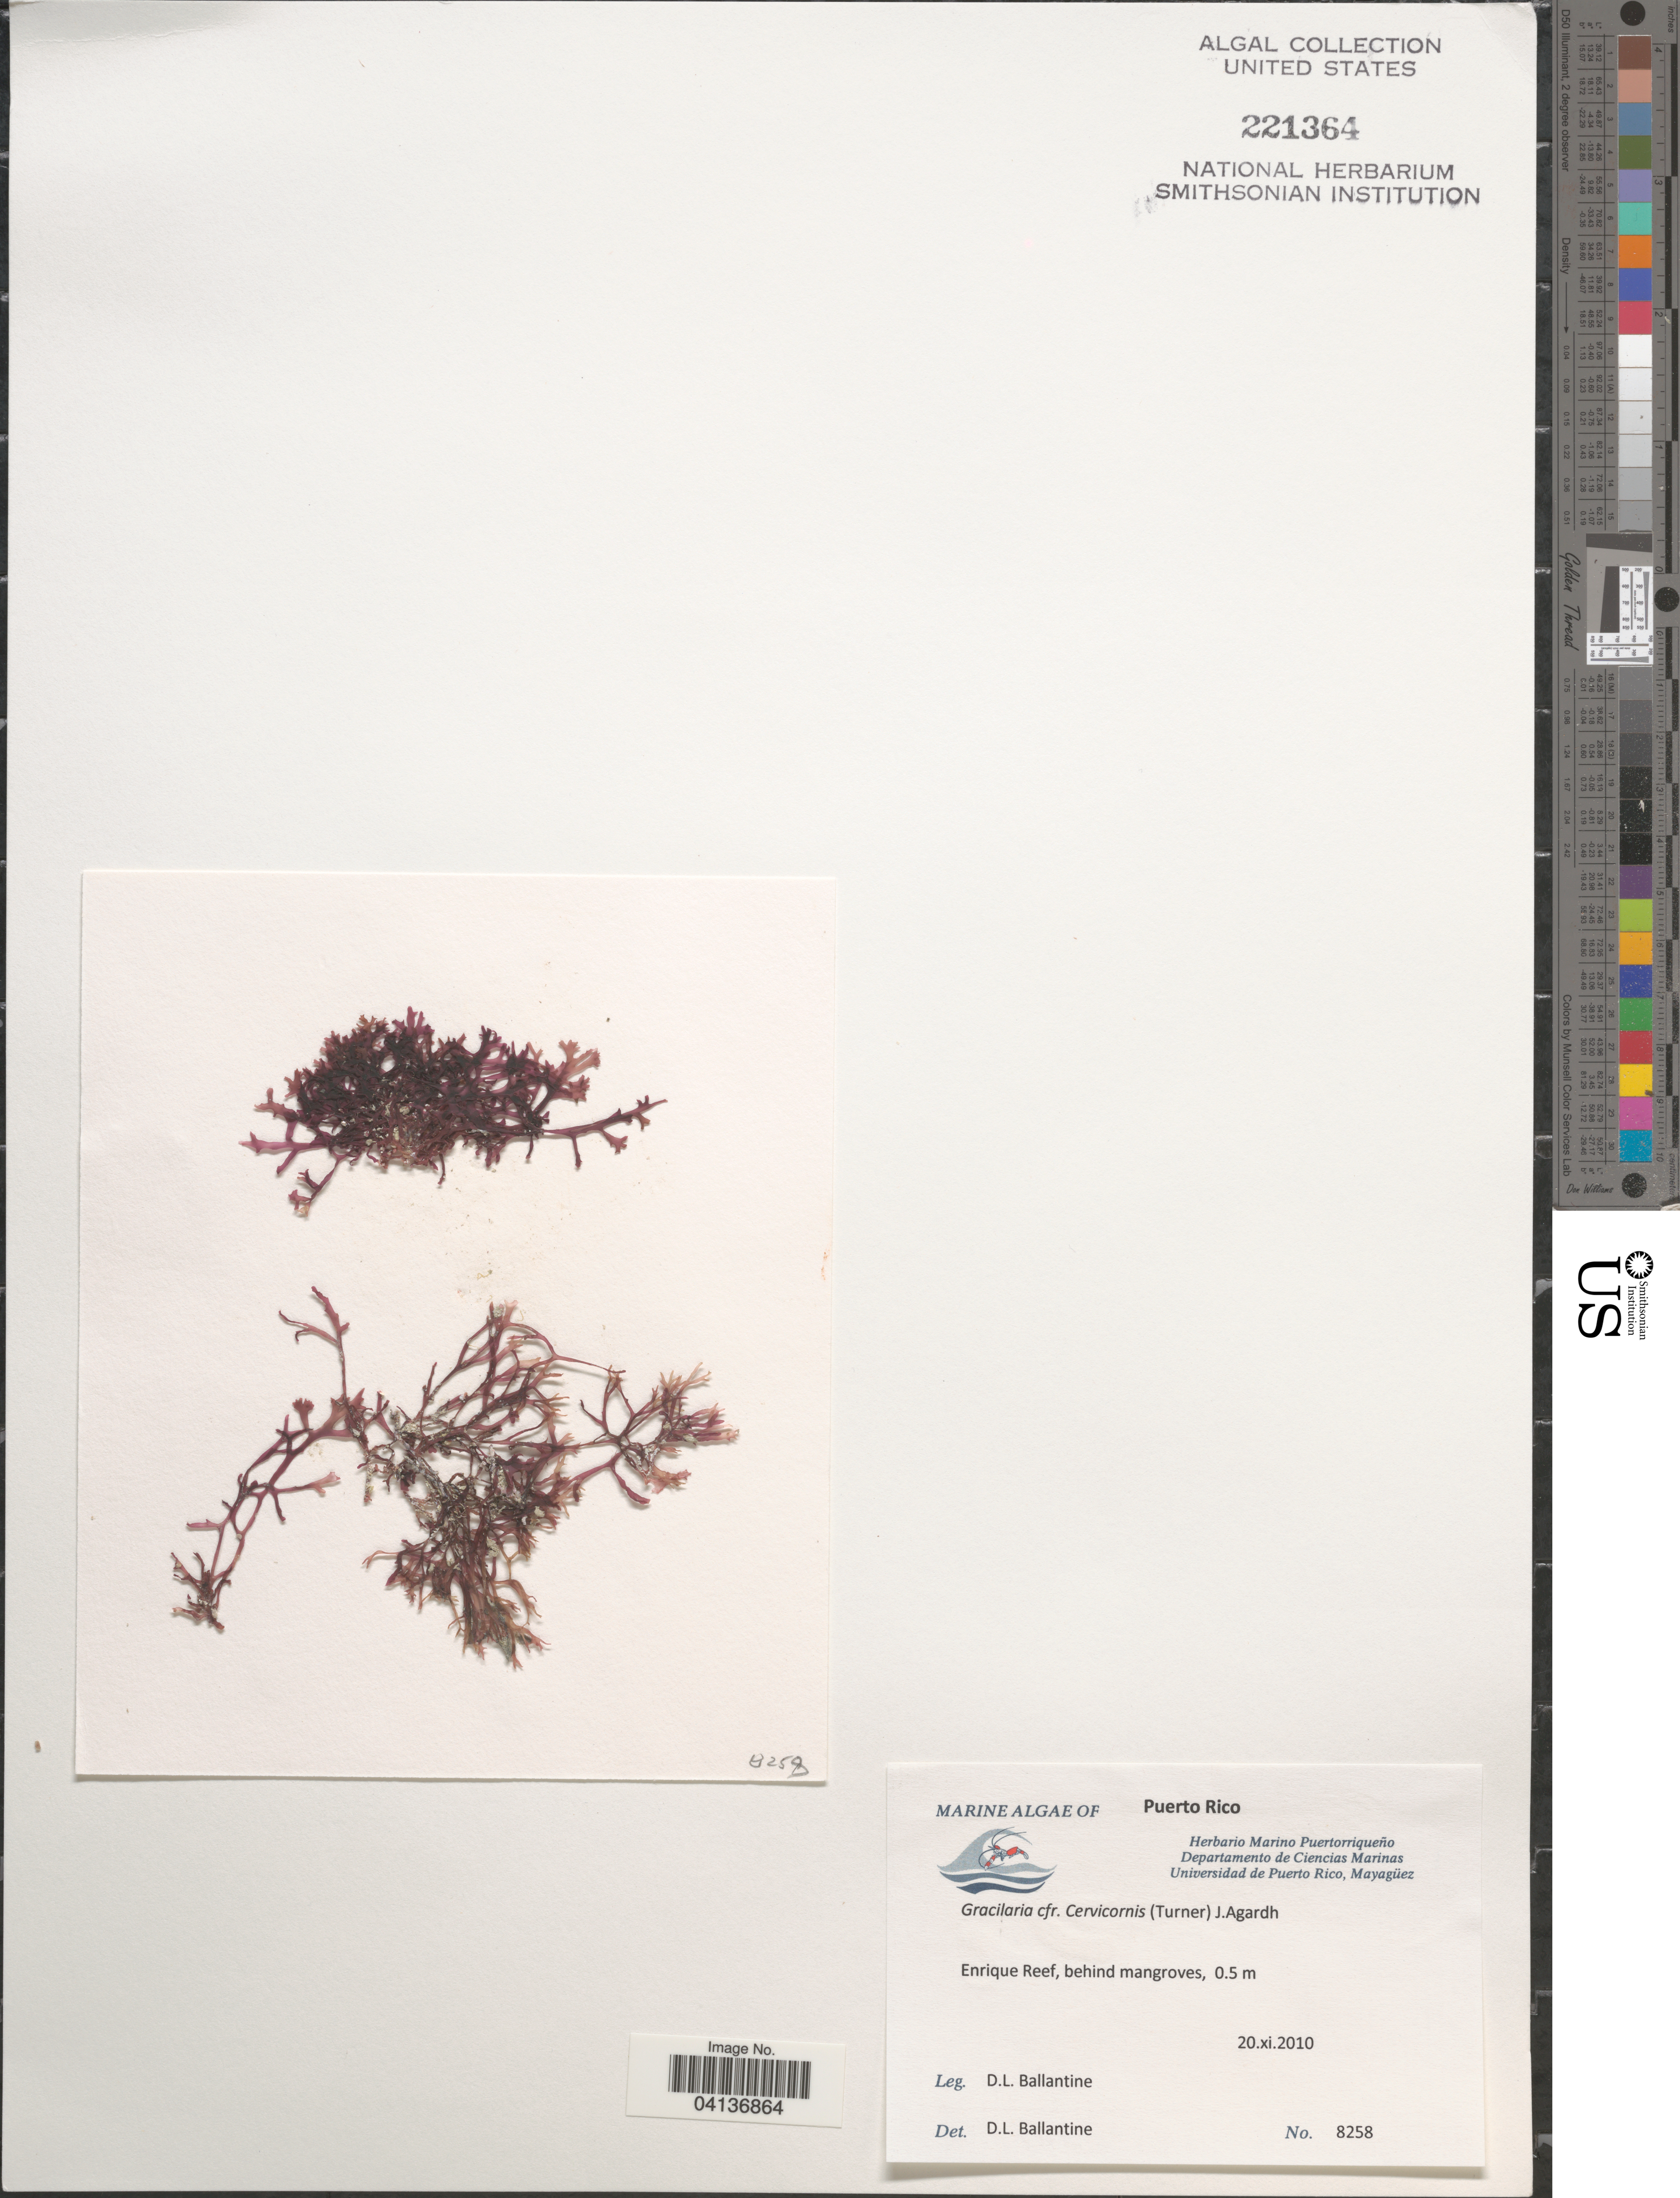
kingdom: Plantae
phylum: Rhodophyta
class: Florideophyceae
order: Gracilariales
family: Gracilariaceae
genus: Gracilaria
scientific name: Gracilaria cervicornis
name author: (Turner) J. Agardh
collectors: D.L. Ballantine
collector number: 8258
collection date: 2010-11-20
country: Puerto Rico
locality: Enrique Reef, behind mangroves.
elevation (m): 0.5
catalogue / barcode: US 221364